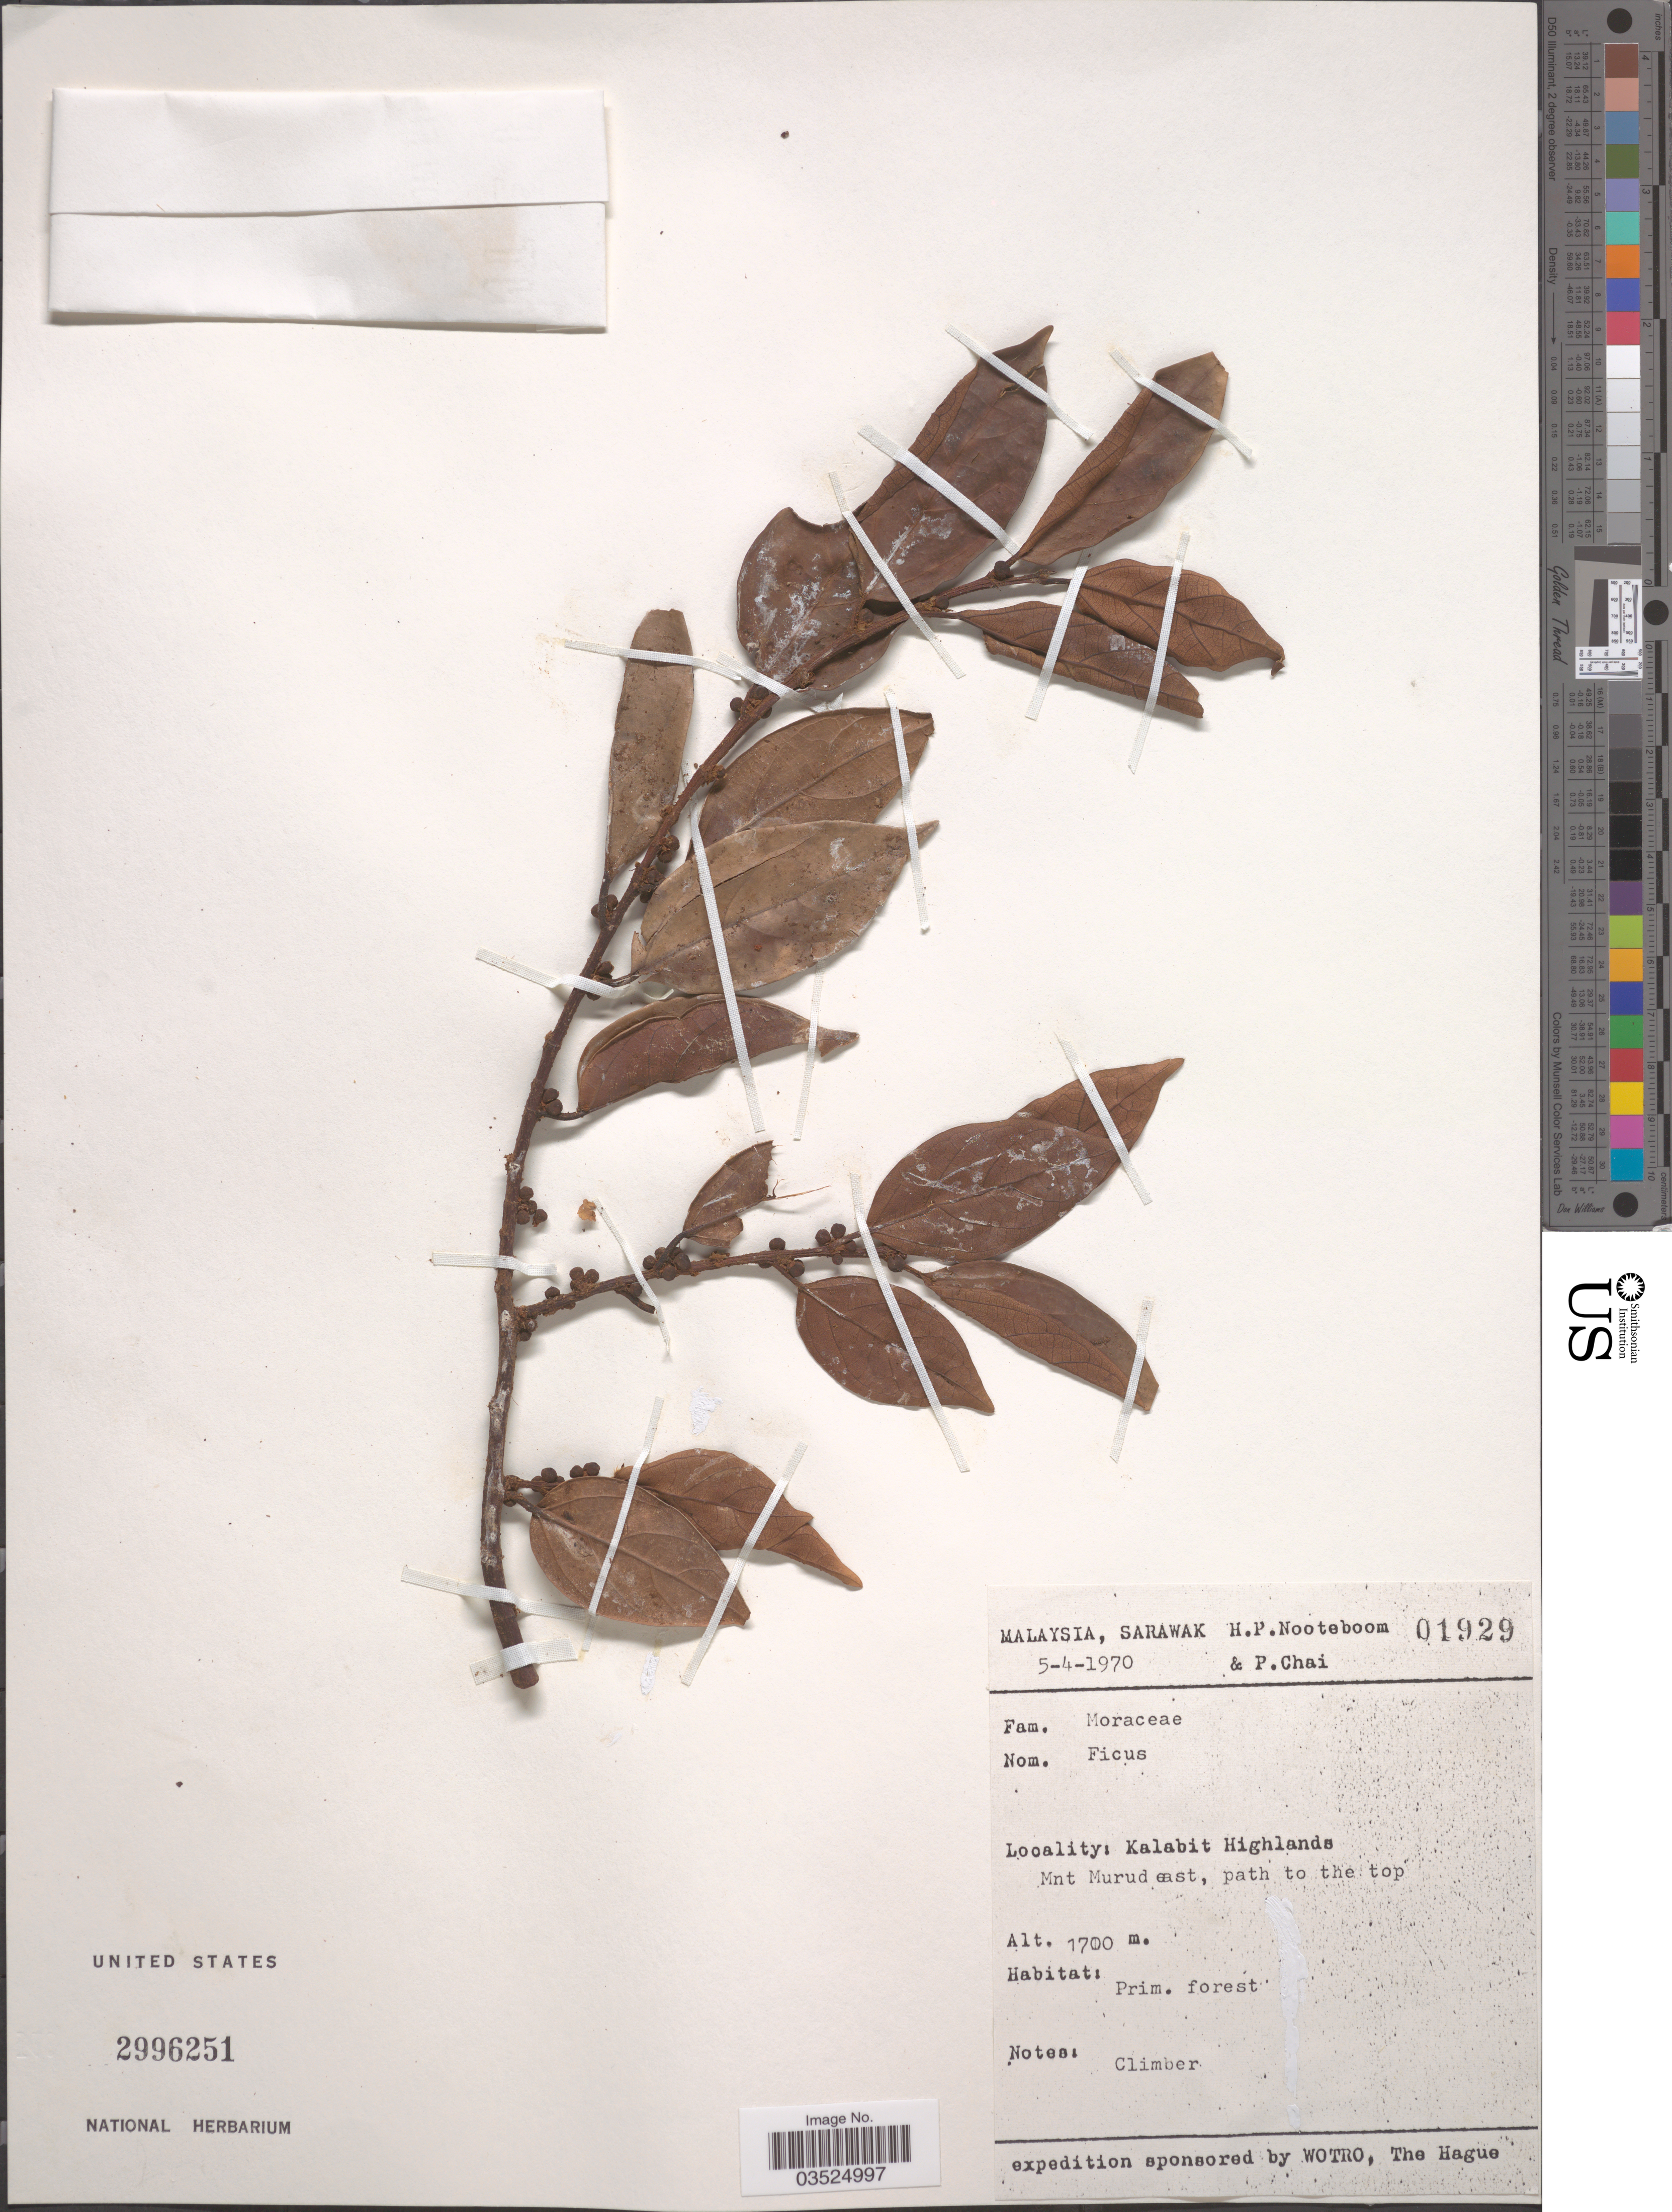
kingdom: Plantae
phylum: Tracheophyta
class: Magnoliopsida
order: Rosales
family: Moraceae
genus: Ficus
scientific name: Ficus sp.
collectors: H. P. Nooteboom & P. Chai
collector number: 01929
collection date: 1970-04-05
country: Malaysia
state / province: Sarawak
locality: Kalabit Highlands, Mnt Murud east, path to the top.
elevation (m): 1700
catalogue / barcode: US 2996251